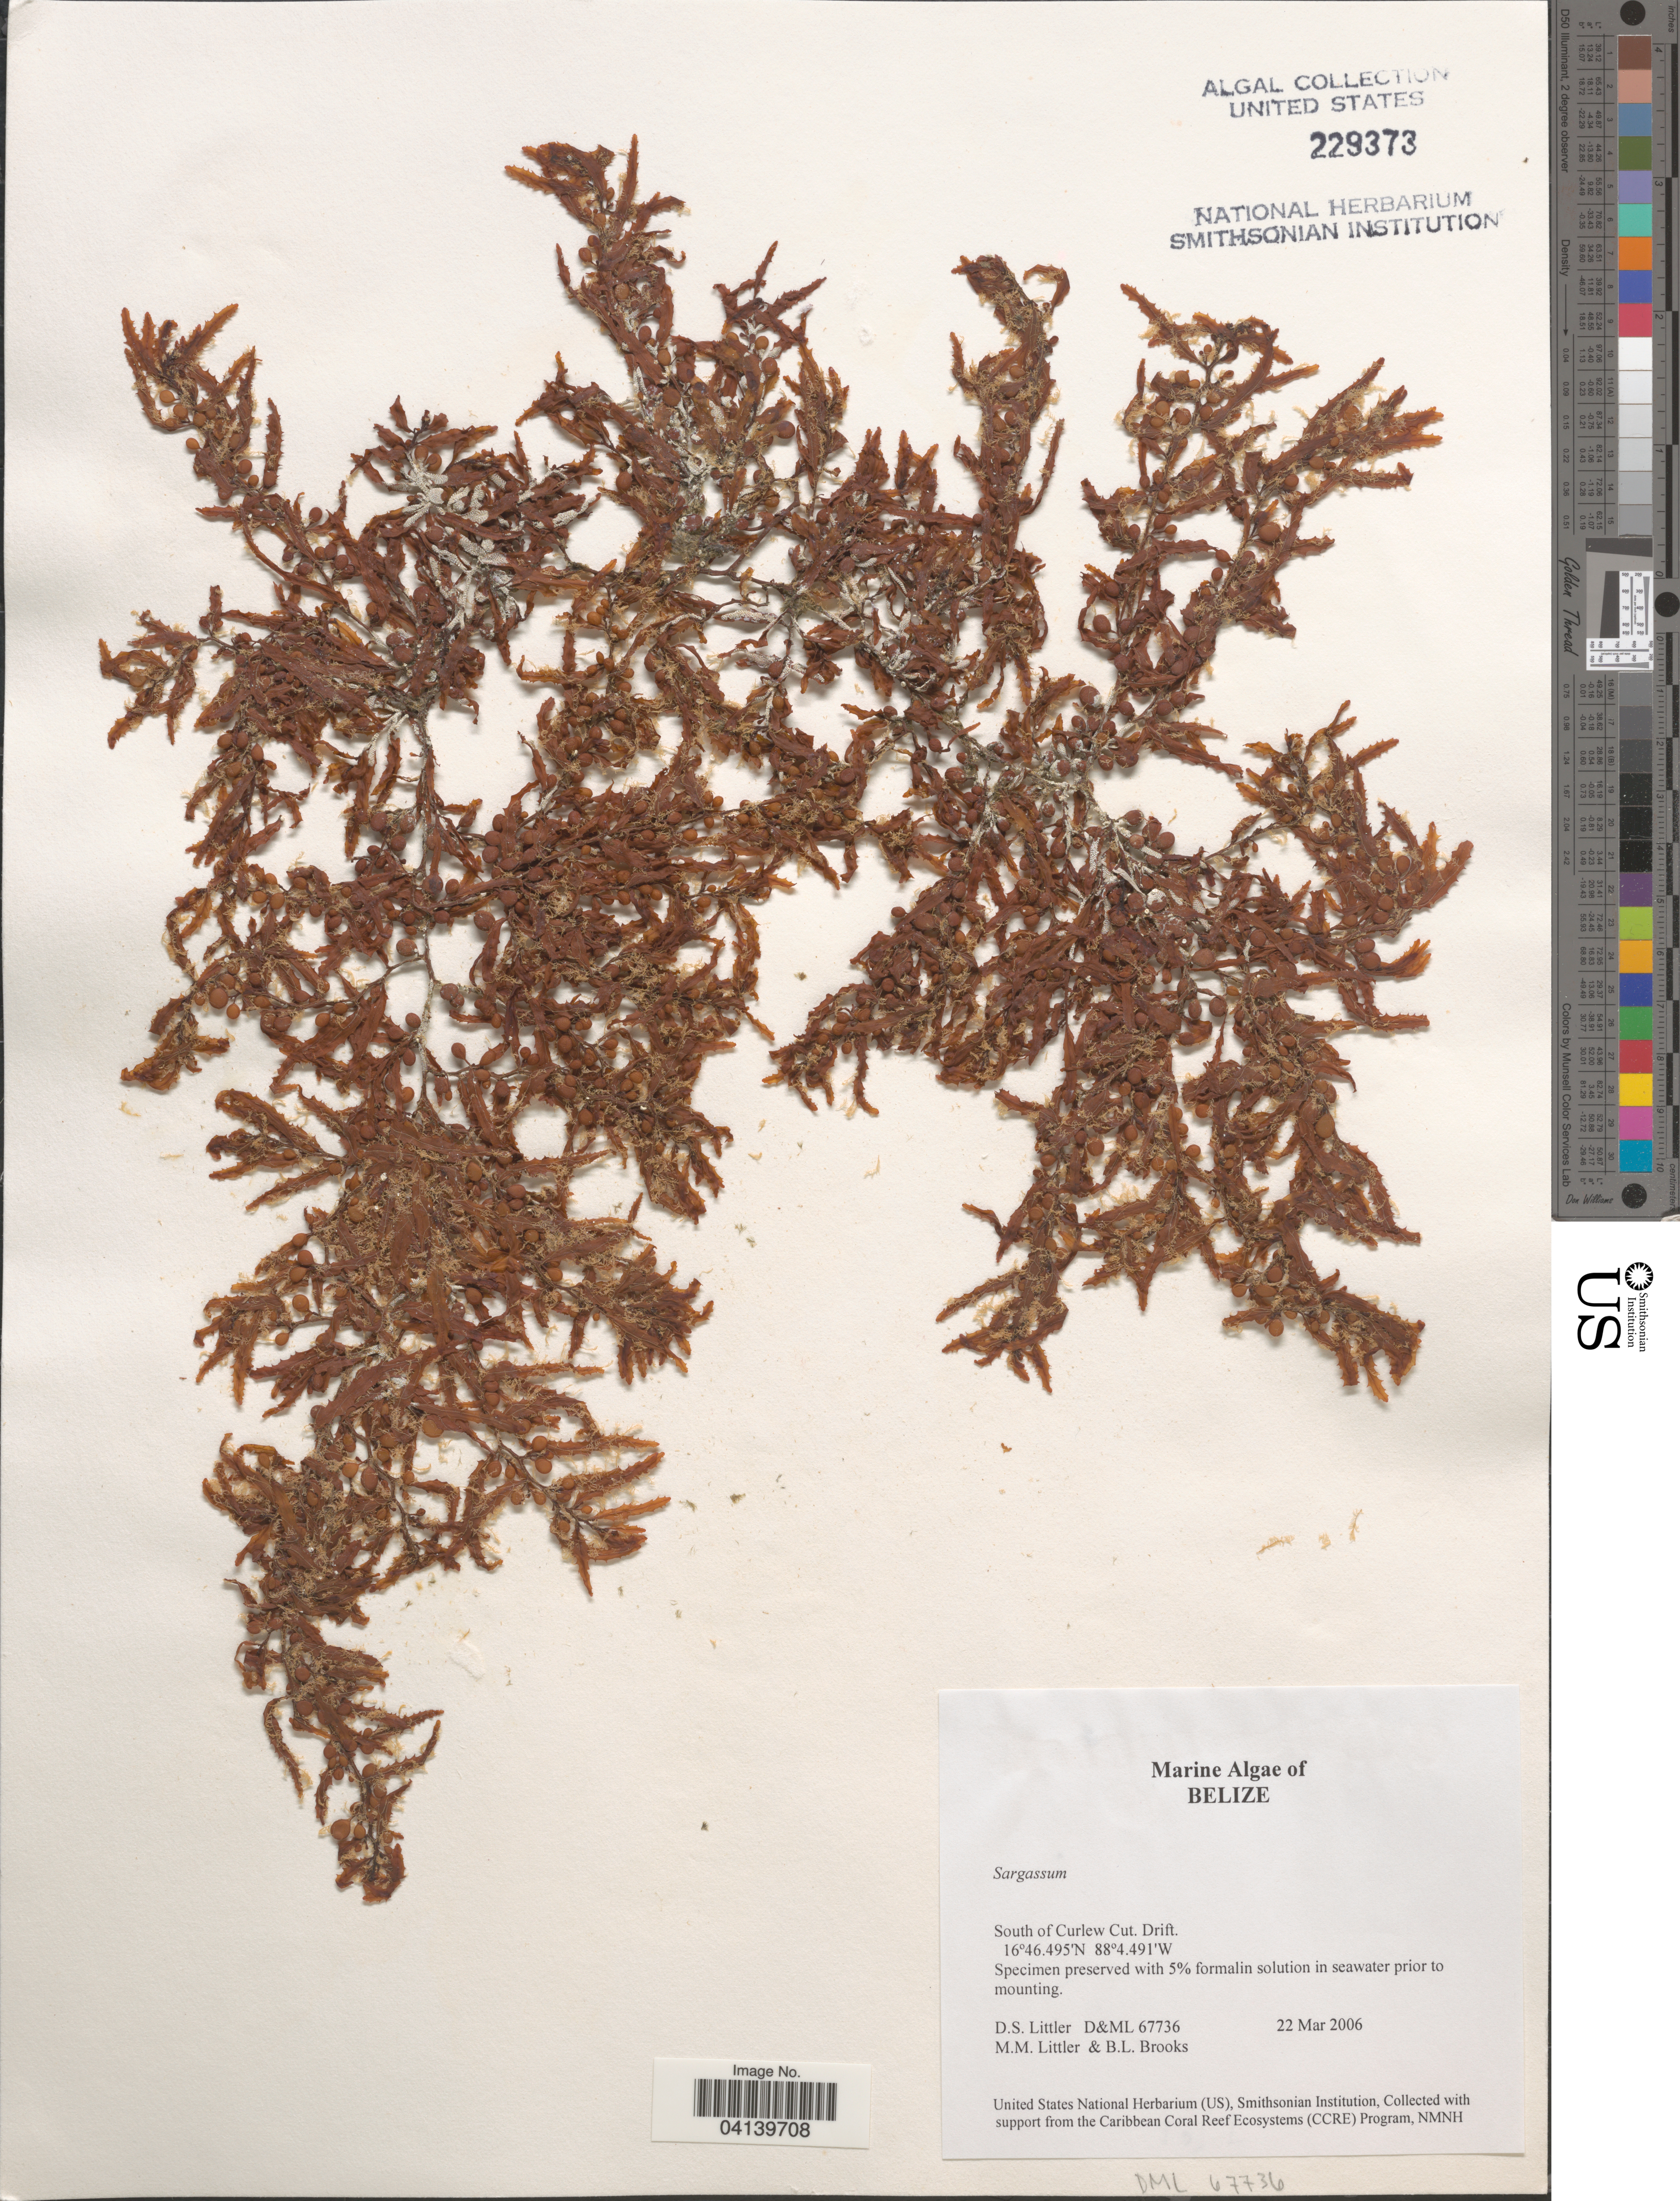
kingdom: Chromista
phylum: Ochrophyta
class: Phaeophyceae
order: Fucales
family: Sargassaceae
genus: Sargassum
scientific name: Sargassum sp.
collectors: D. S. Littler & B. Brooks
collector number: D&ML 67736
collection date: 2006-03-22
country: Belize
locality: South of Curlew Cut.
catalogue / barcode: US 229373